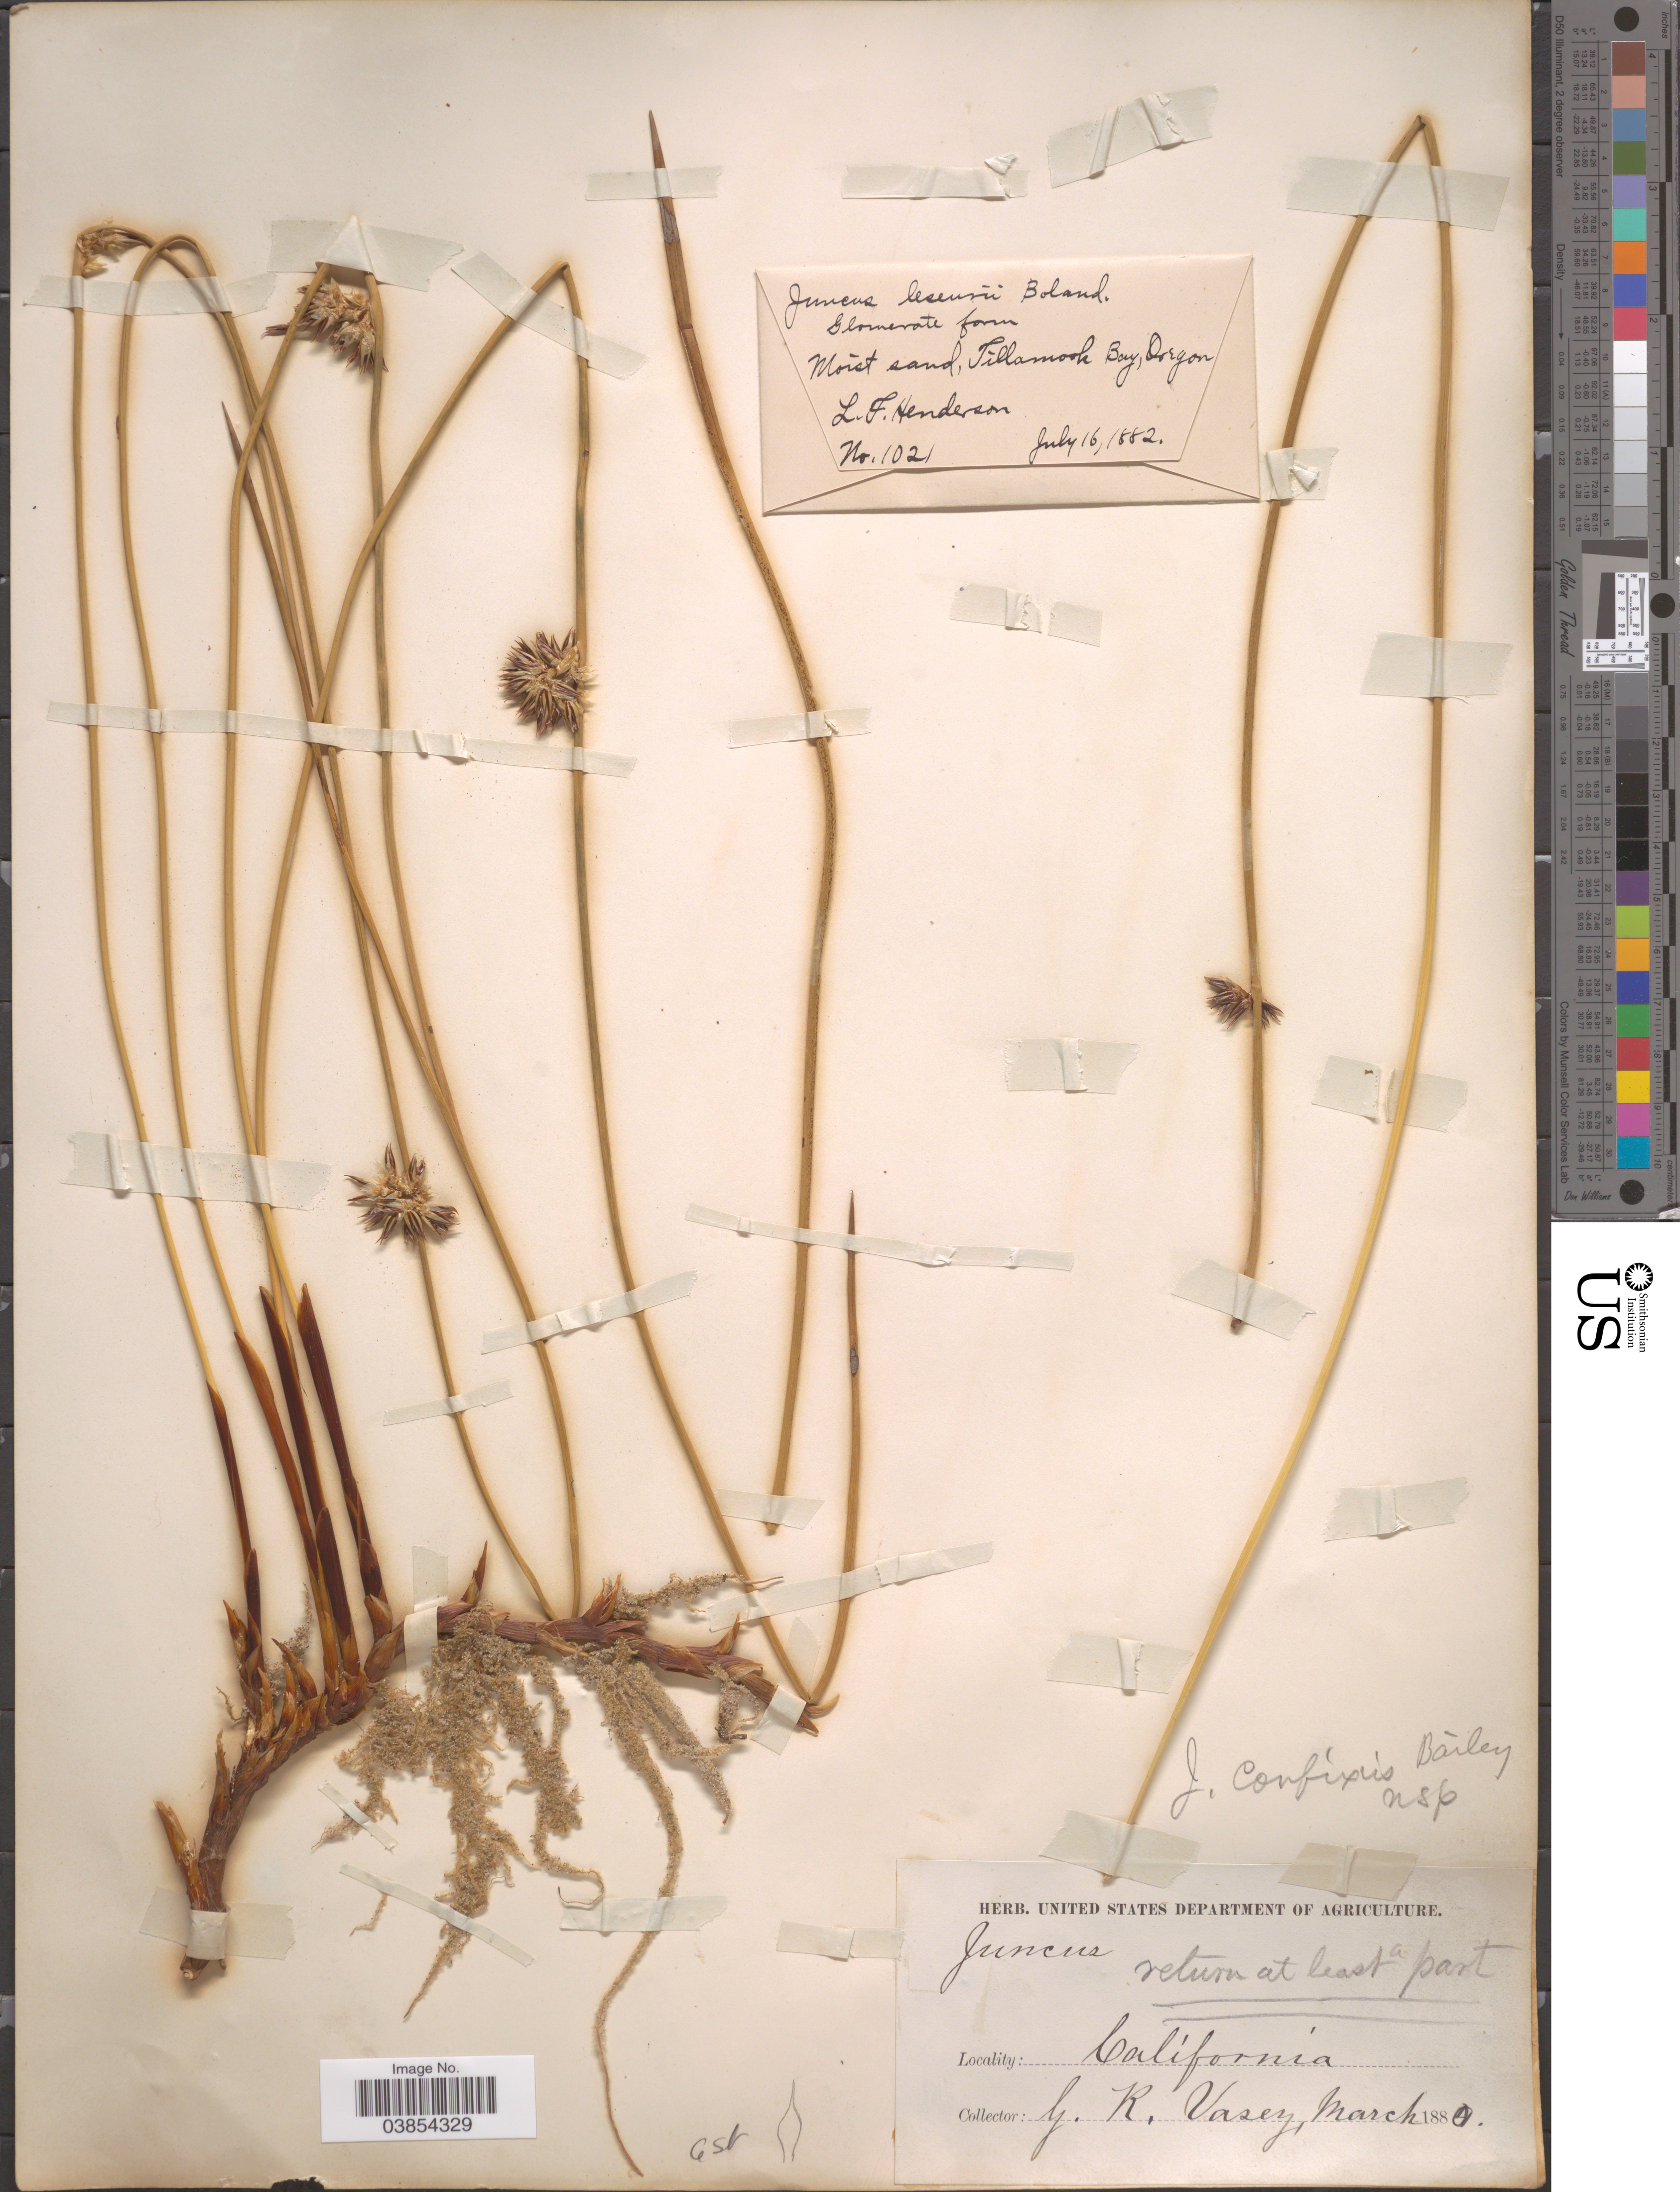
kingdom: Plantae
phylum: Tracheophyta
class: Liliopsida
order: Poales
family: Juncaceae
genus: Juncus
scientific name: Juncus lesueurii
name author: Bol.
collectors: G. R. Vasey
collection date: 1880-03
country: United States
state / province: California